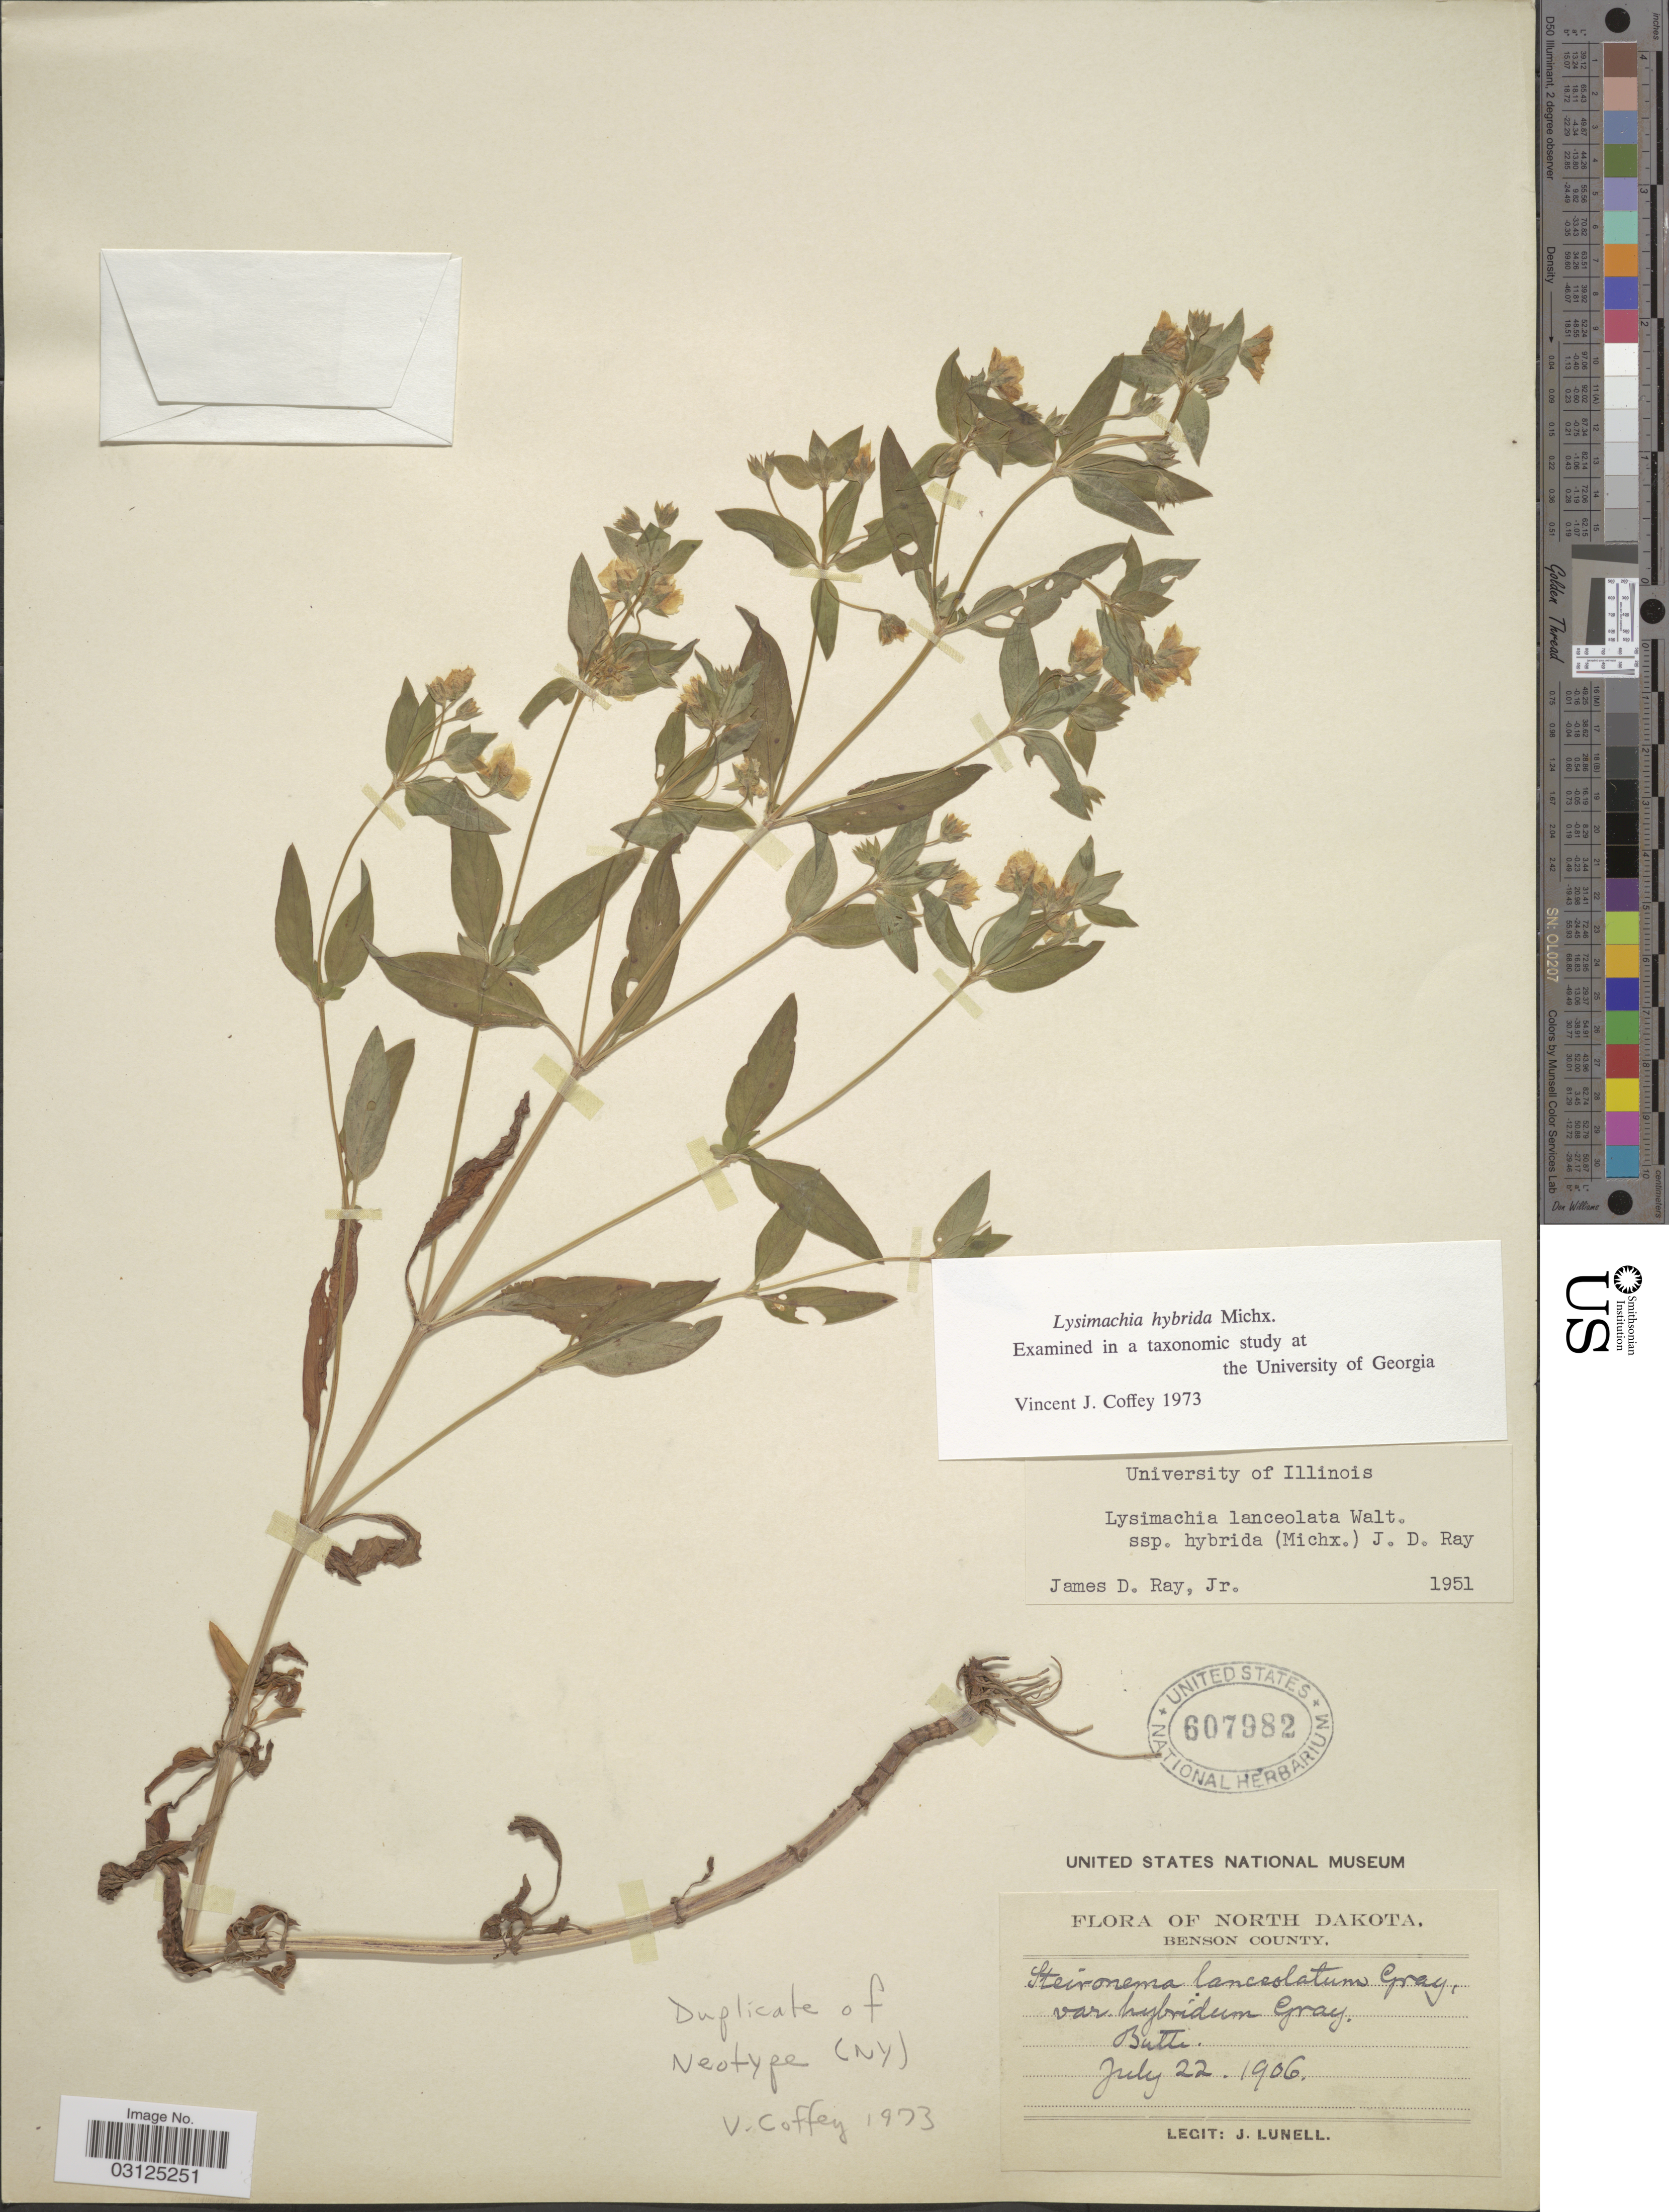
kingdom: Plantae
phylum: Tracheophyta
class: Magnoliopsida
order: Ericales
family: Primulaceae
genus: Lysimachia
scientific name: Lysimachia hybrida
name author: Michx.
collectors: J. Lunell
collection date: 1906-07-22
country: United States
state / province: North Dakota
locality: Benson County. Butte.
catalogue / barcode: US 607982